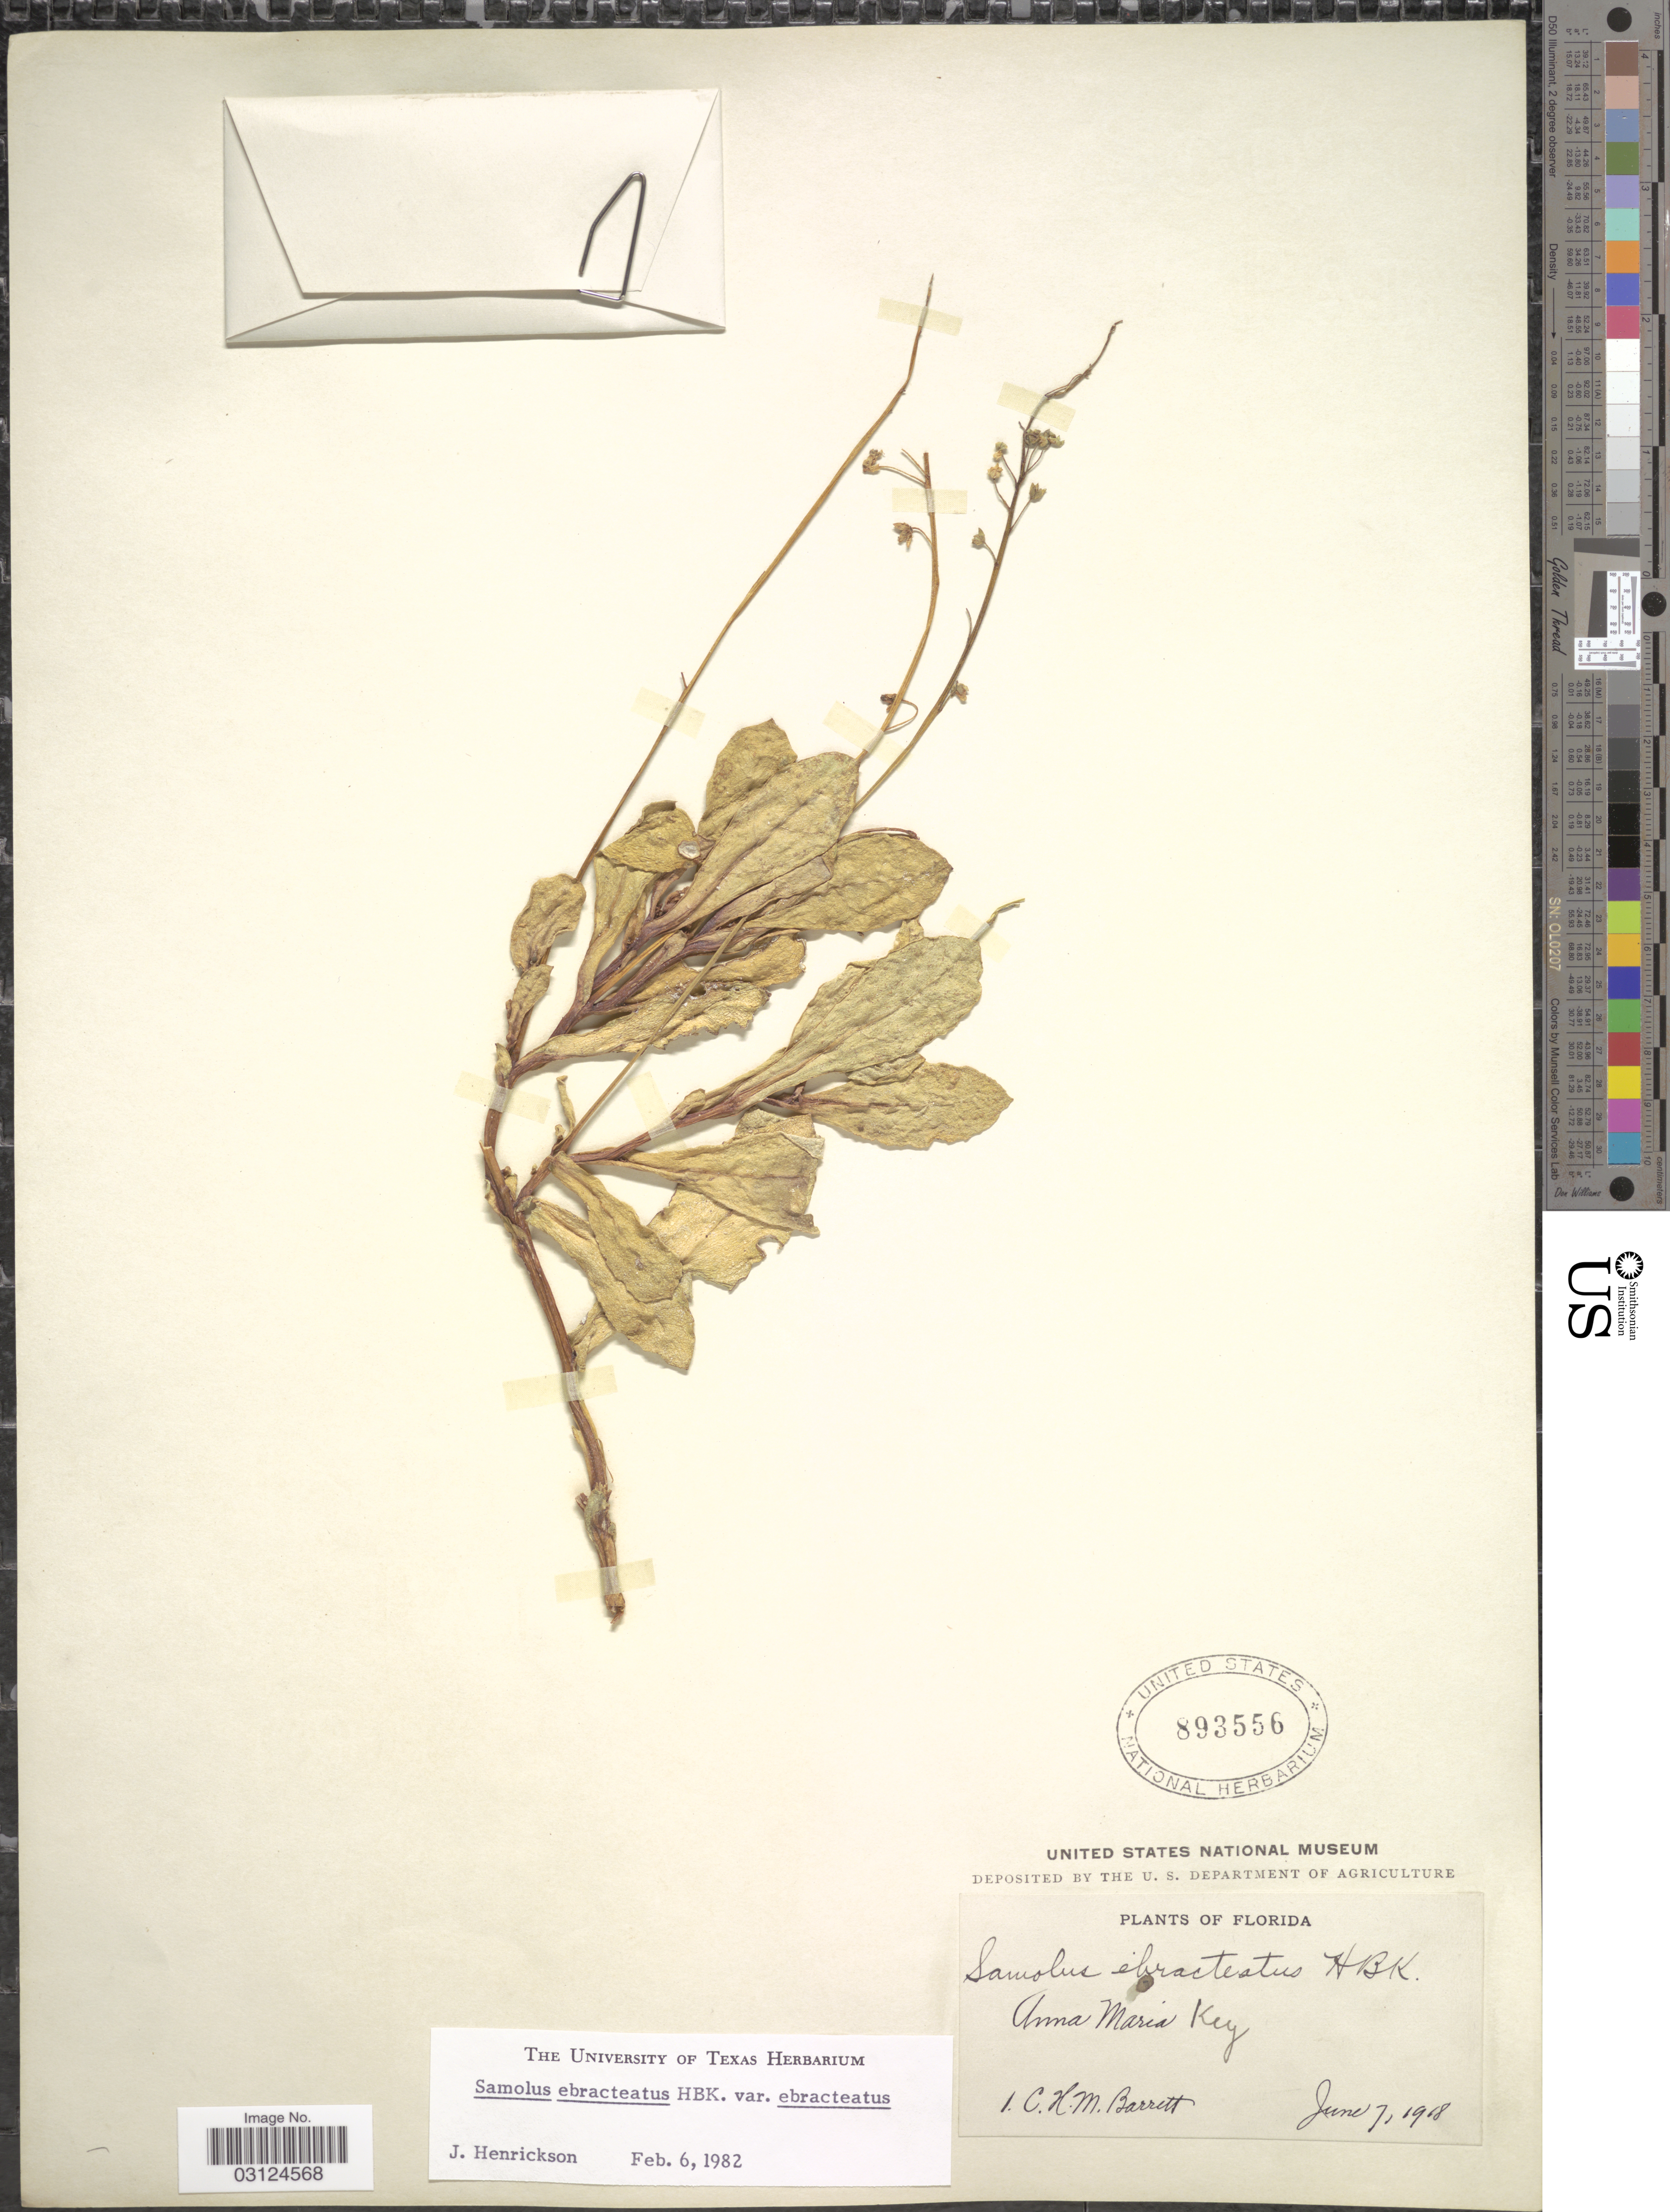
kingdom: Plantae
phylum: Tracheophyta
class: Magnoliopsida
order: Ericales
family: Primulaceae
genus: Samolus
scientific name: Samolus ebracteatus subsp. ebracteatus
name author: Kunth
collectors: C. Barrett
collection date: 1918-06-07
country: United States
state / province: Florida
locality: Anna Maria Key.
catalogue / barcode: US 893556